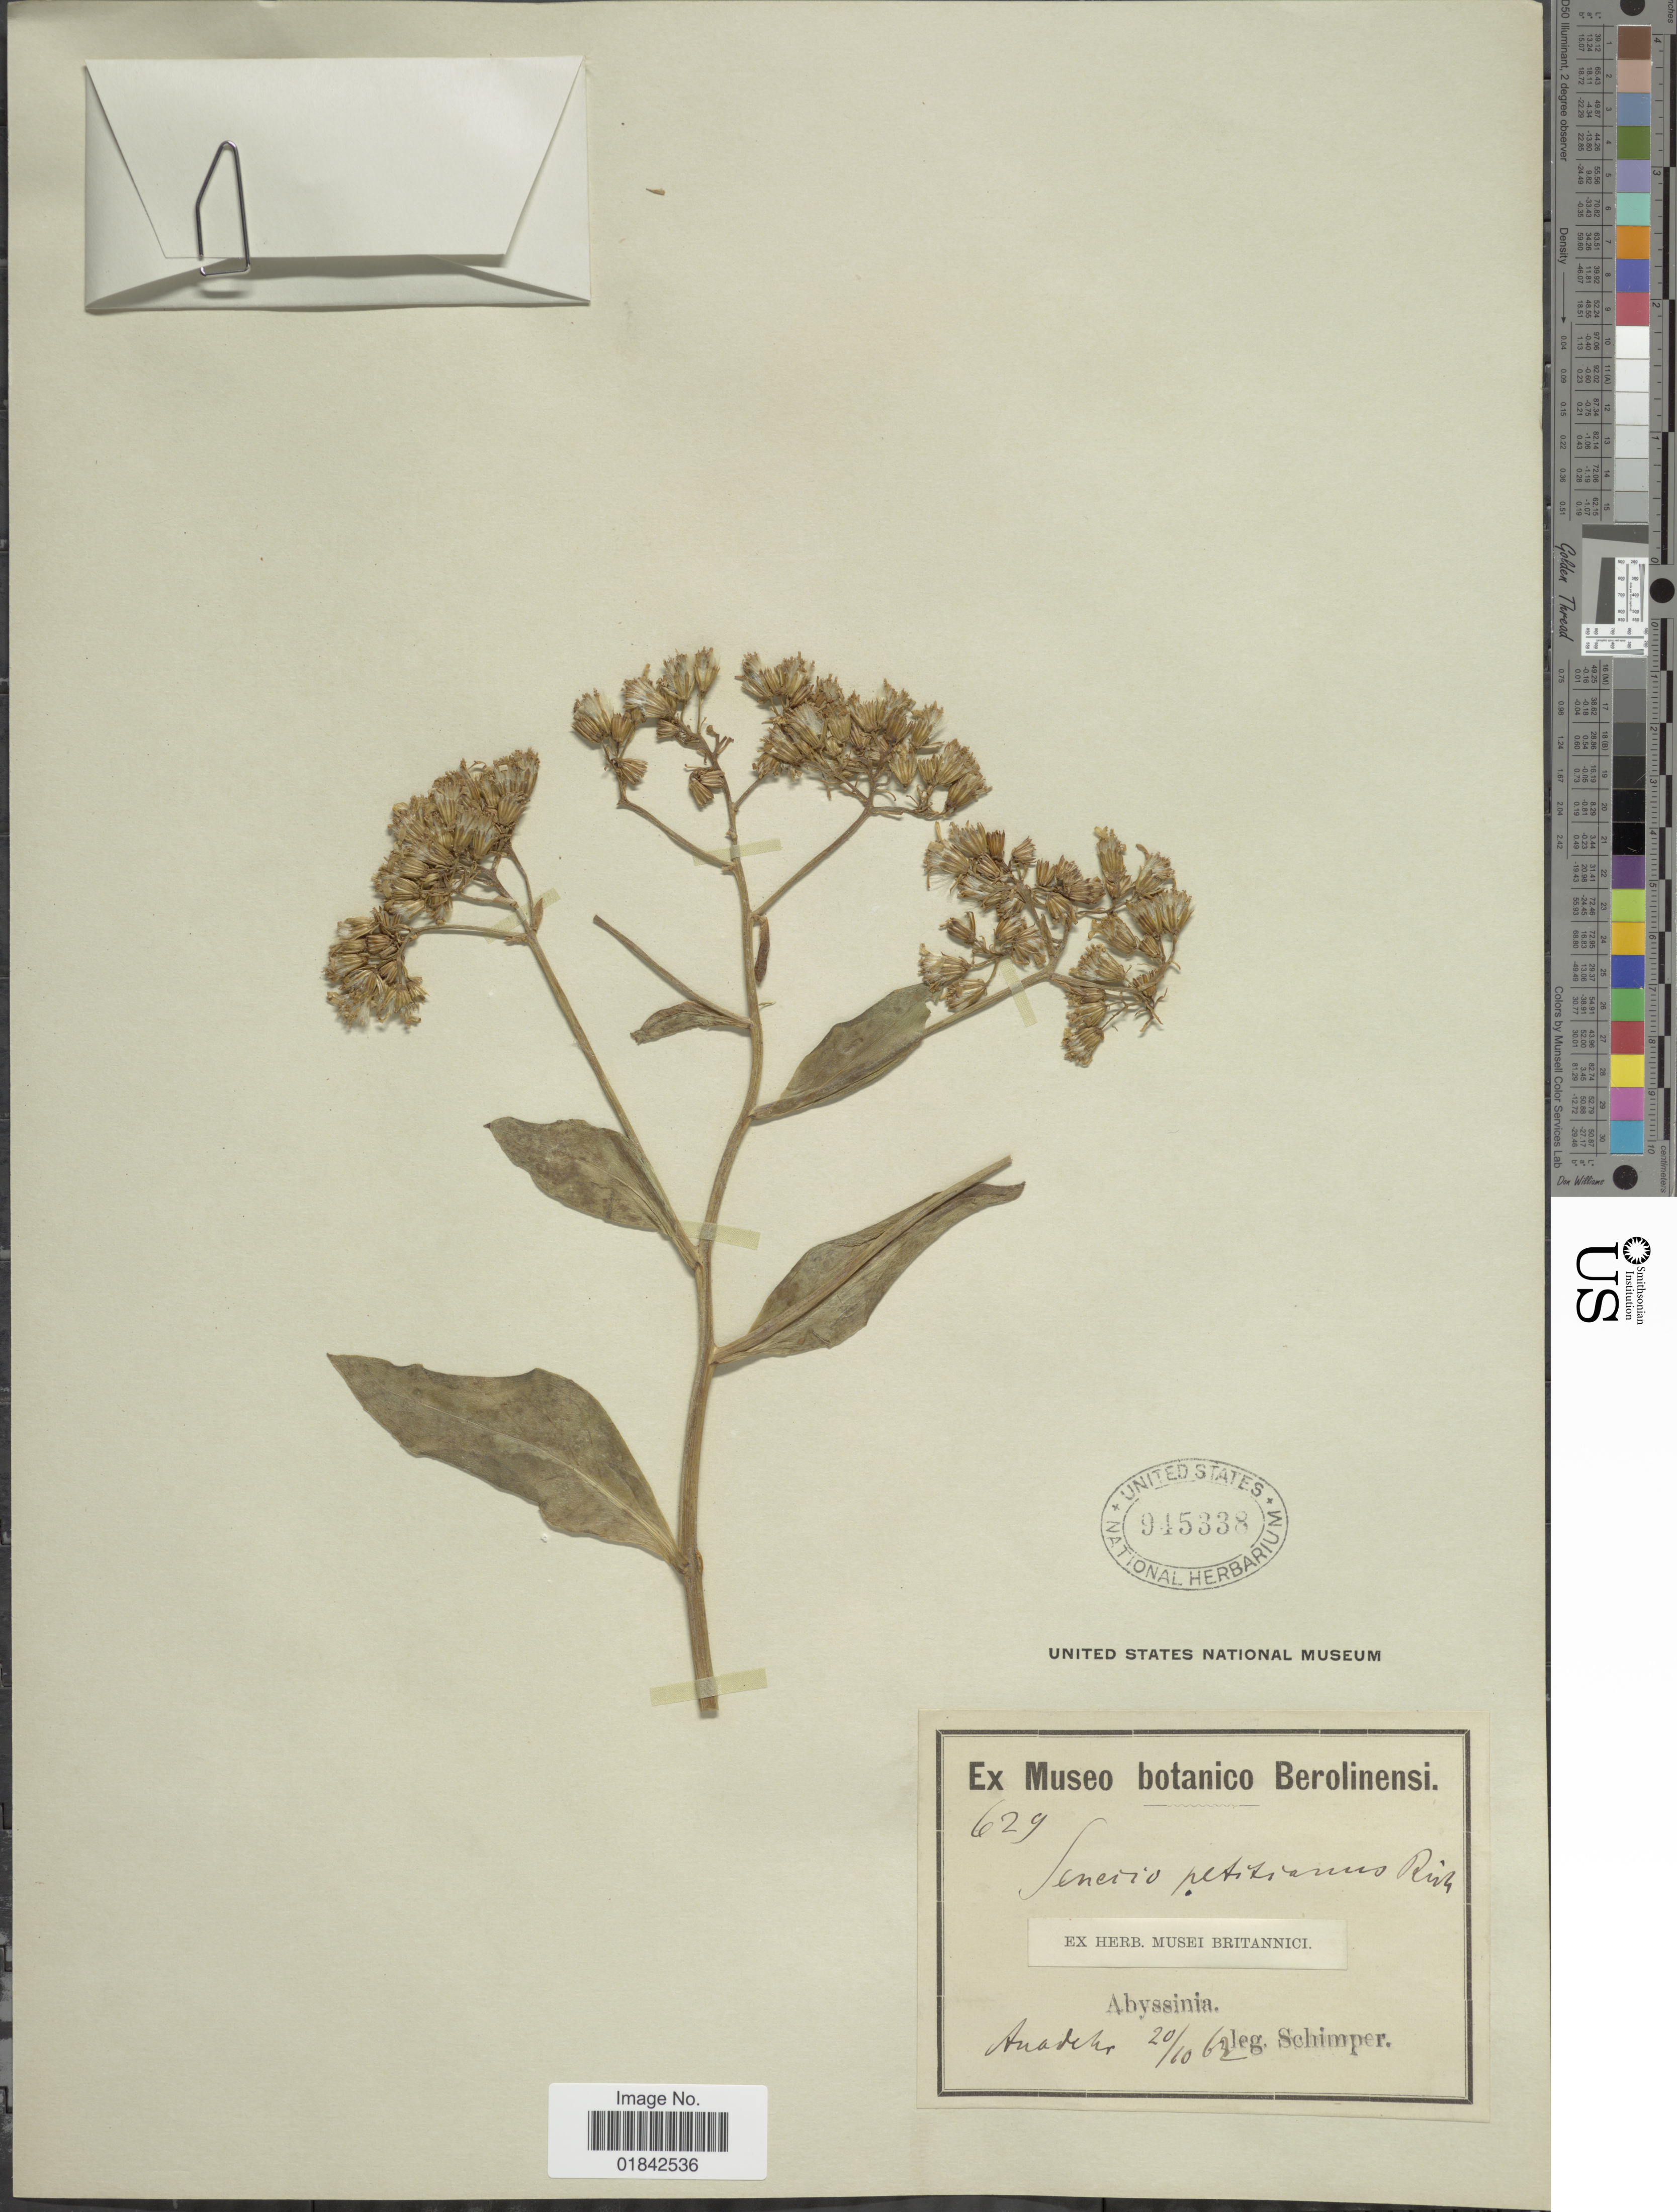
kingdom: Plantae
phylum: Tracheophyta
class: Magnoliopsida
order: Asterales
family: Asteraceae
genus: Senecio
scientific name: Senecio petitianus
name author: A. Rich.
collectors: -. Schimper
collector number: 629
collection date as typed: Transcribed d/m/y: 20/10/63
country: Eritrea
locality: Abyssinia. Anadehr.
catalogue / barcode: US 945338